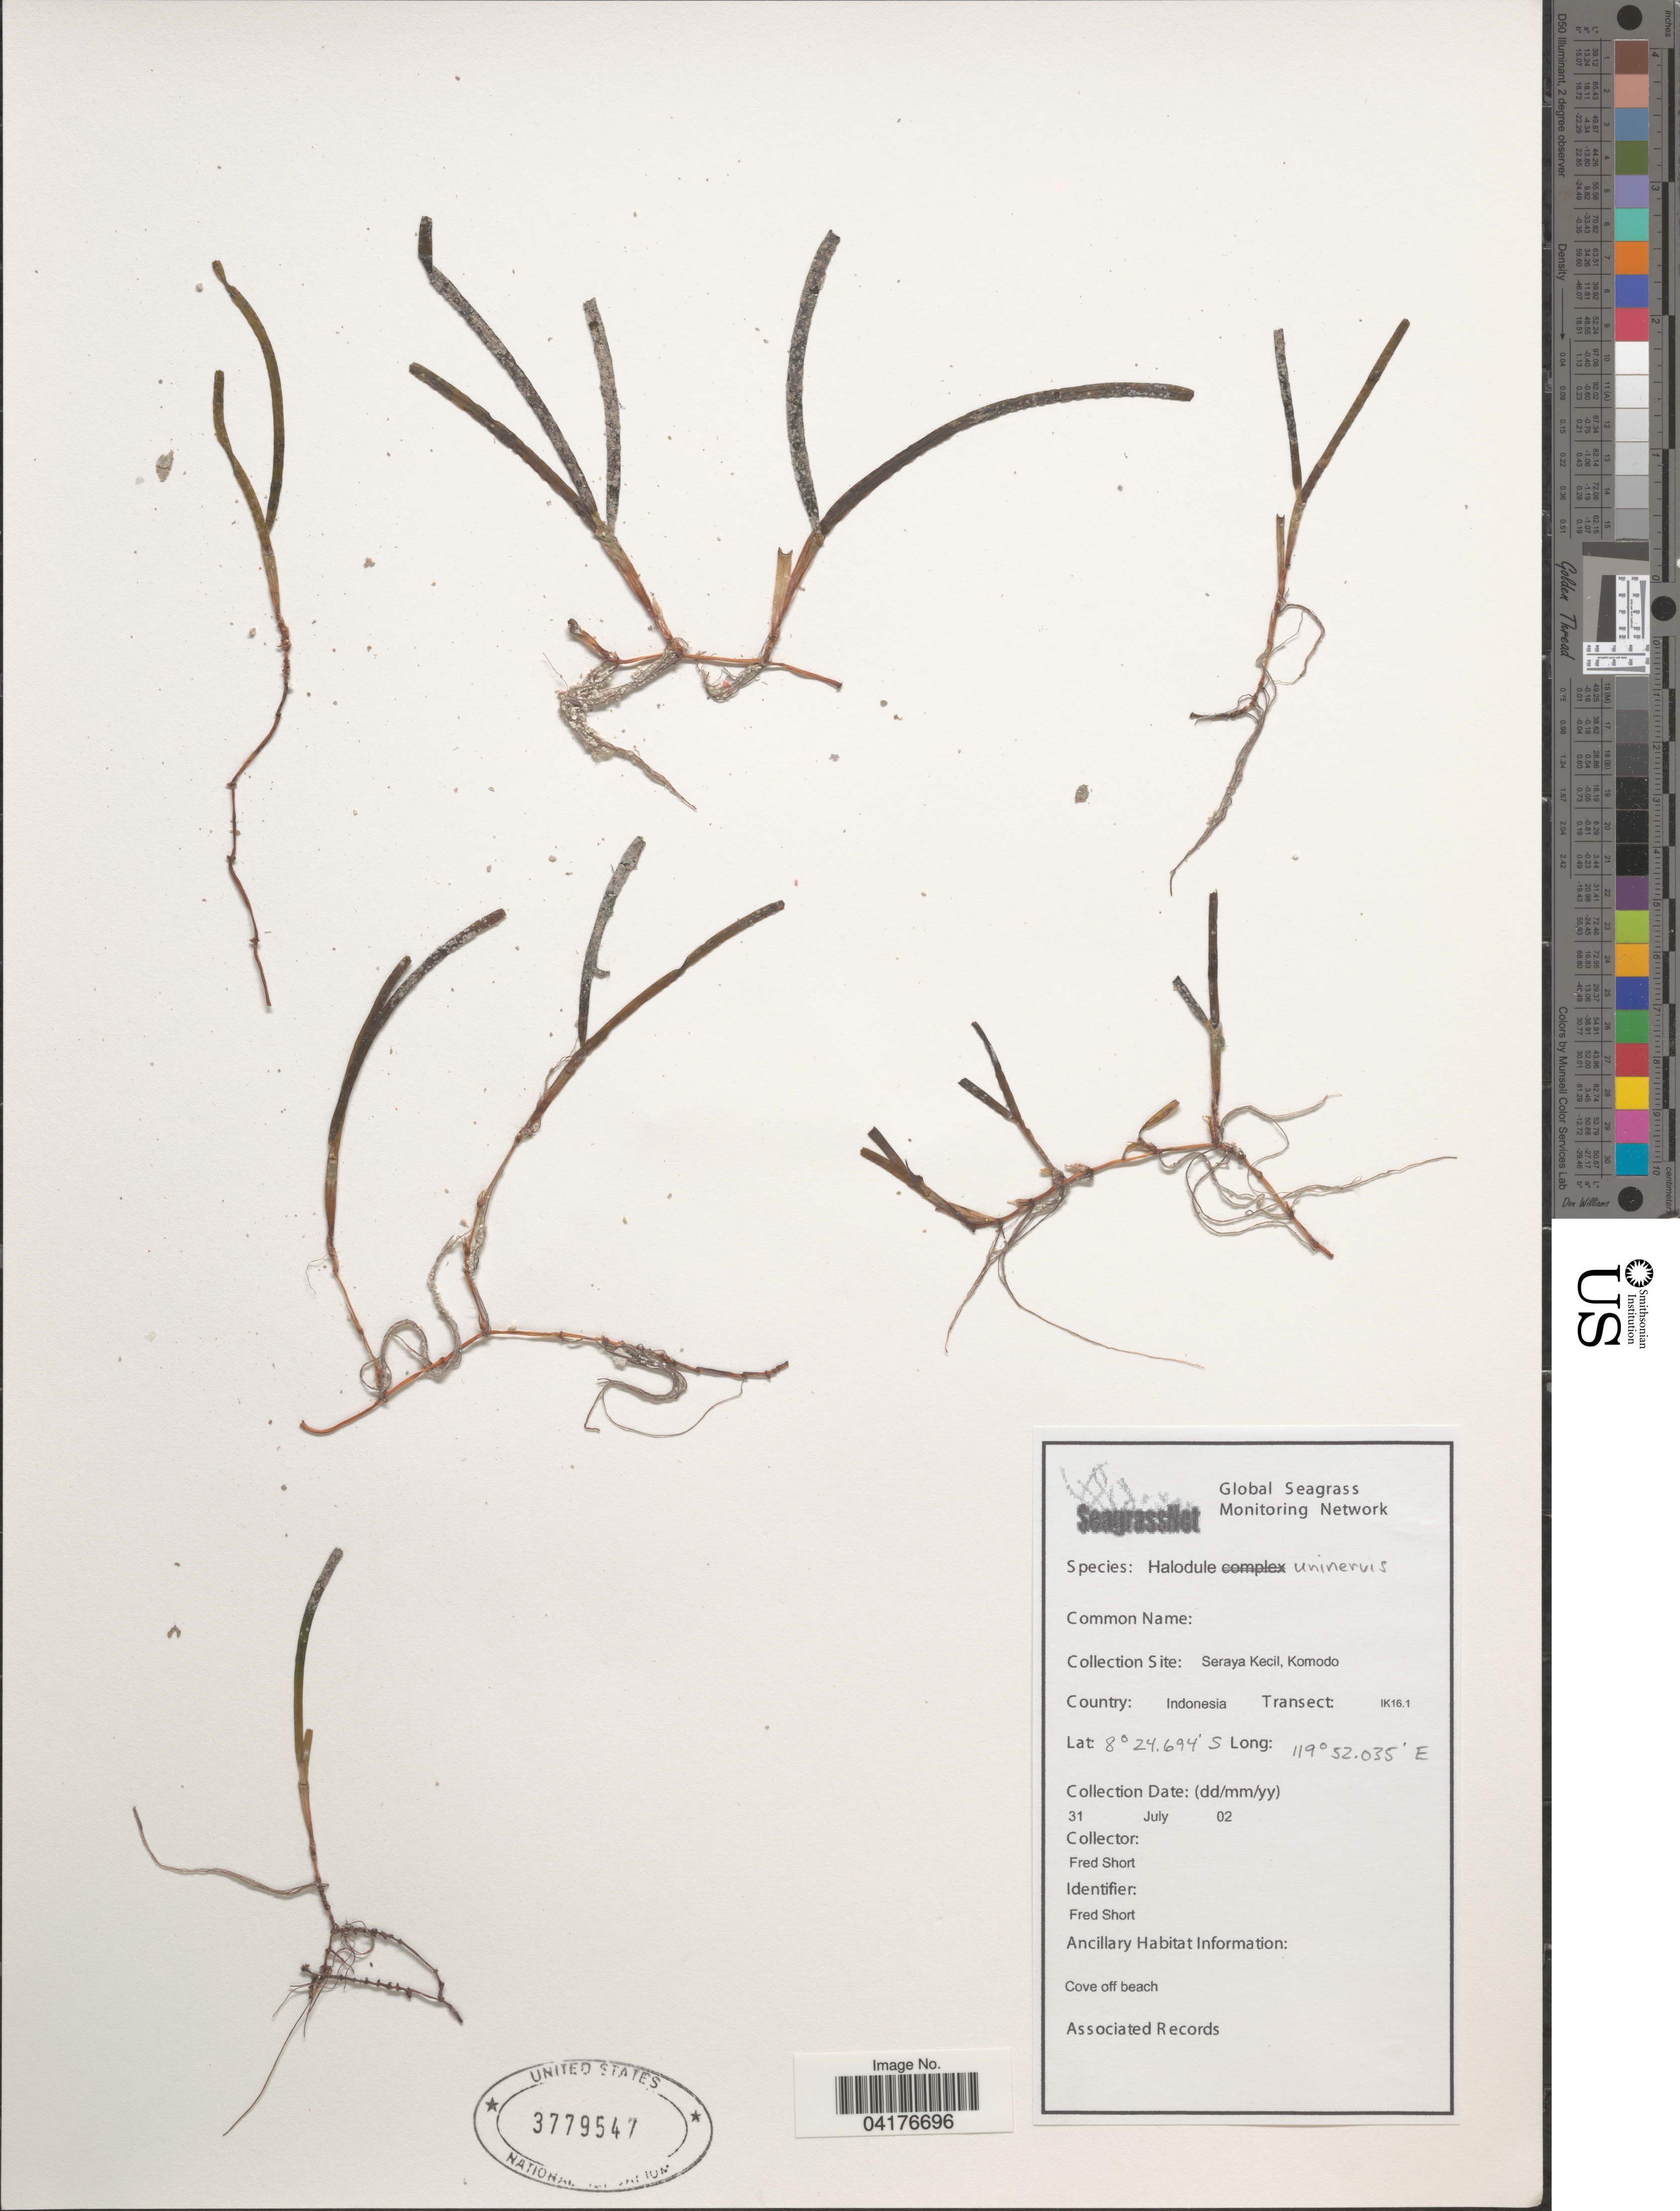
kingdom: Plantae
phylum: Tracheophyta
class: Liliopsida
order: Alismatales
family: Cymodoceaceae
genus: Halodule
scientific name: Halodule uninervis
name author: (Forssk.) Asch.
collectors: F. Short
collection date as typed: Transcribed d/m/y: 31/7/2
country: Indonesia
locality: Seraya Kecil, Komodo. Transect: IK16.1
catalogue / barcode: US 3779547